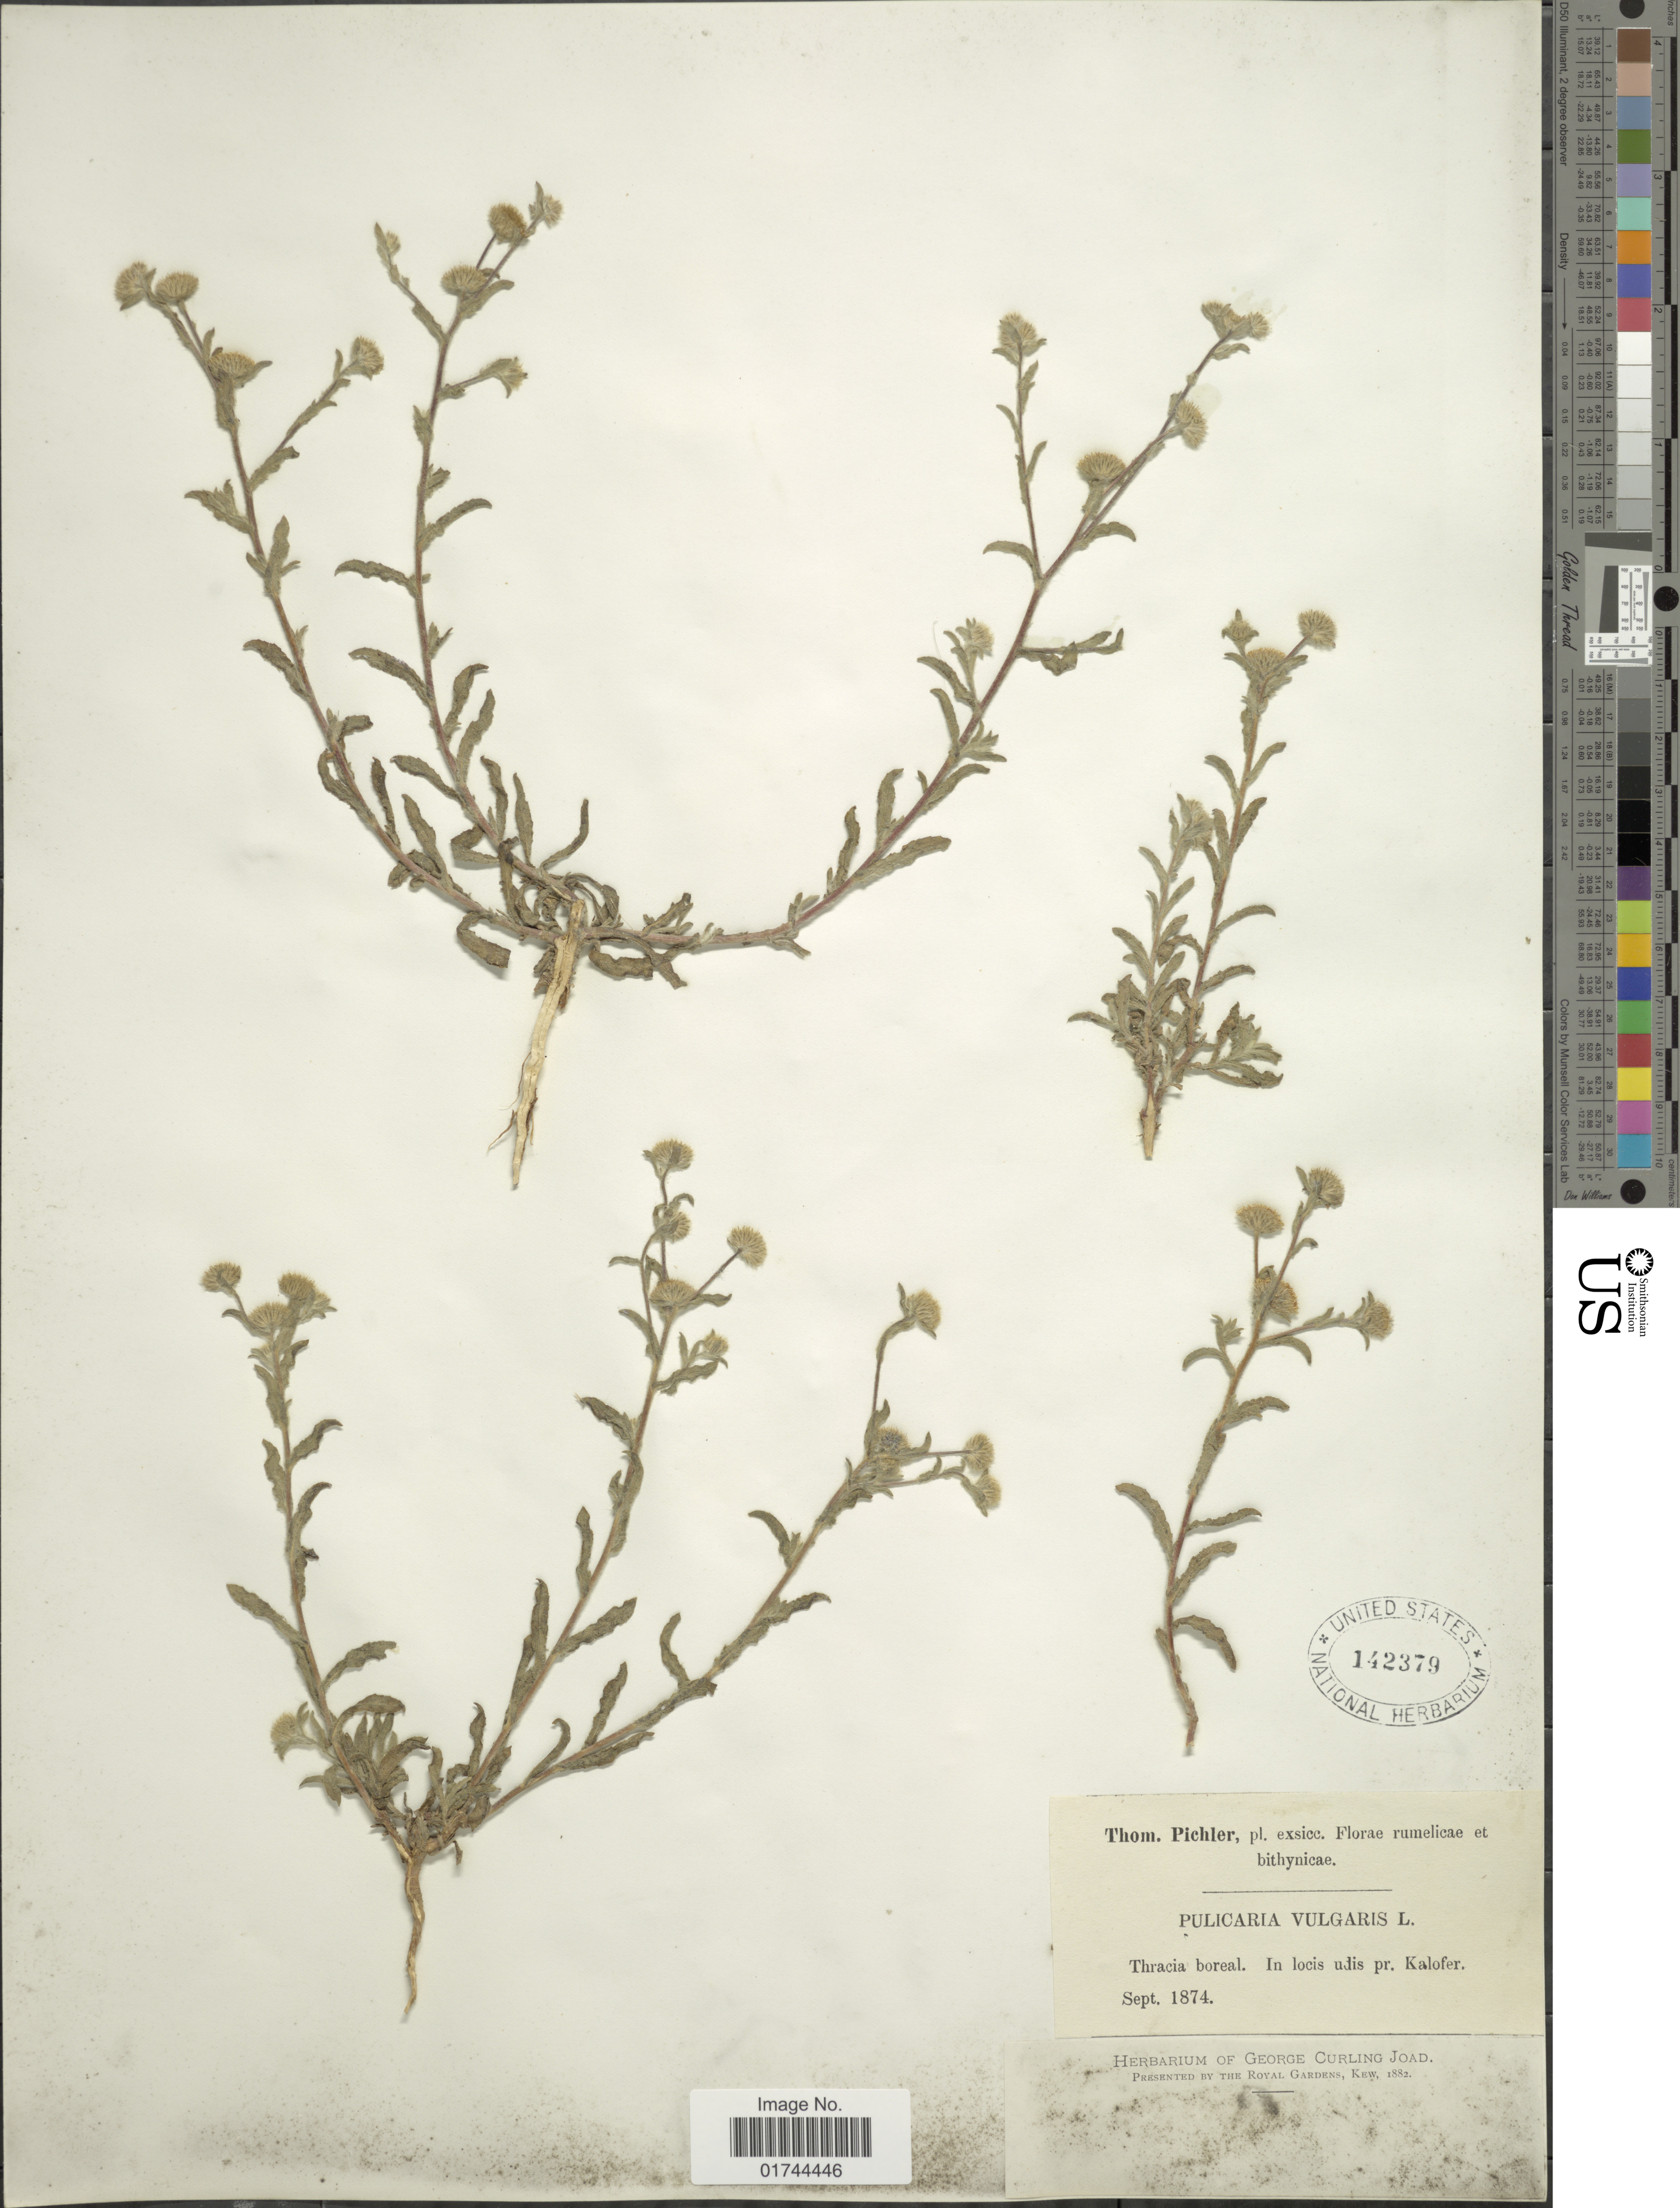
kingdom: Plantae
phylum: Tracheophyta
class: Magnoliopsida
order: Asterales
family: Asteraceae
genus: Pulicaria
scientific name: Pulicaria vulgaris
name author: Gaertn.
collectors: T. Pichler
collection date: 1874-09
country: Bulgaria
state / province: Plovdiv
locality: Rumelicae et bithynicae, Thracia boreal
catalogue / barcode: US 142379